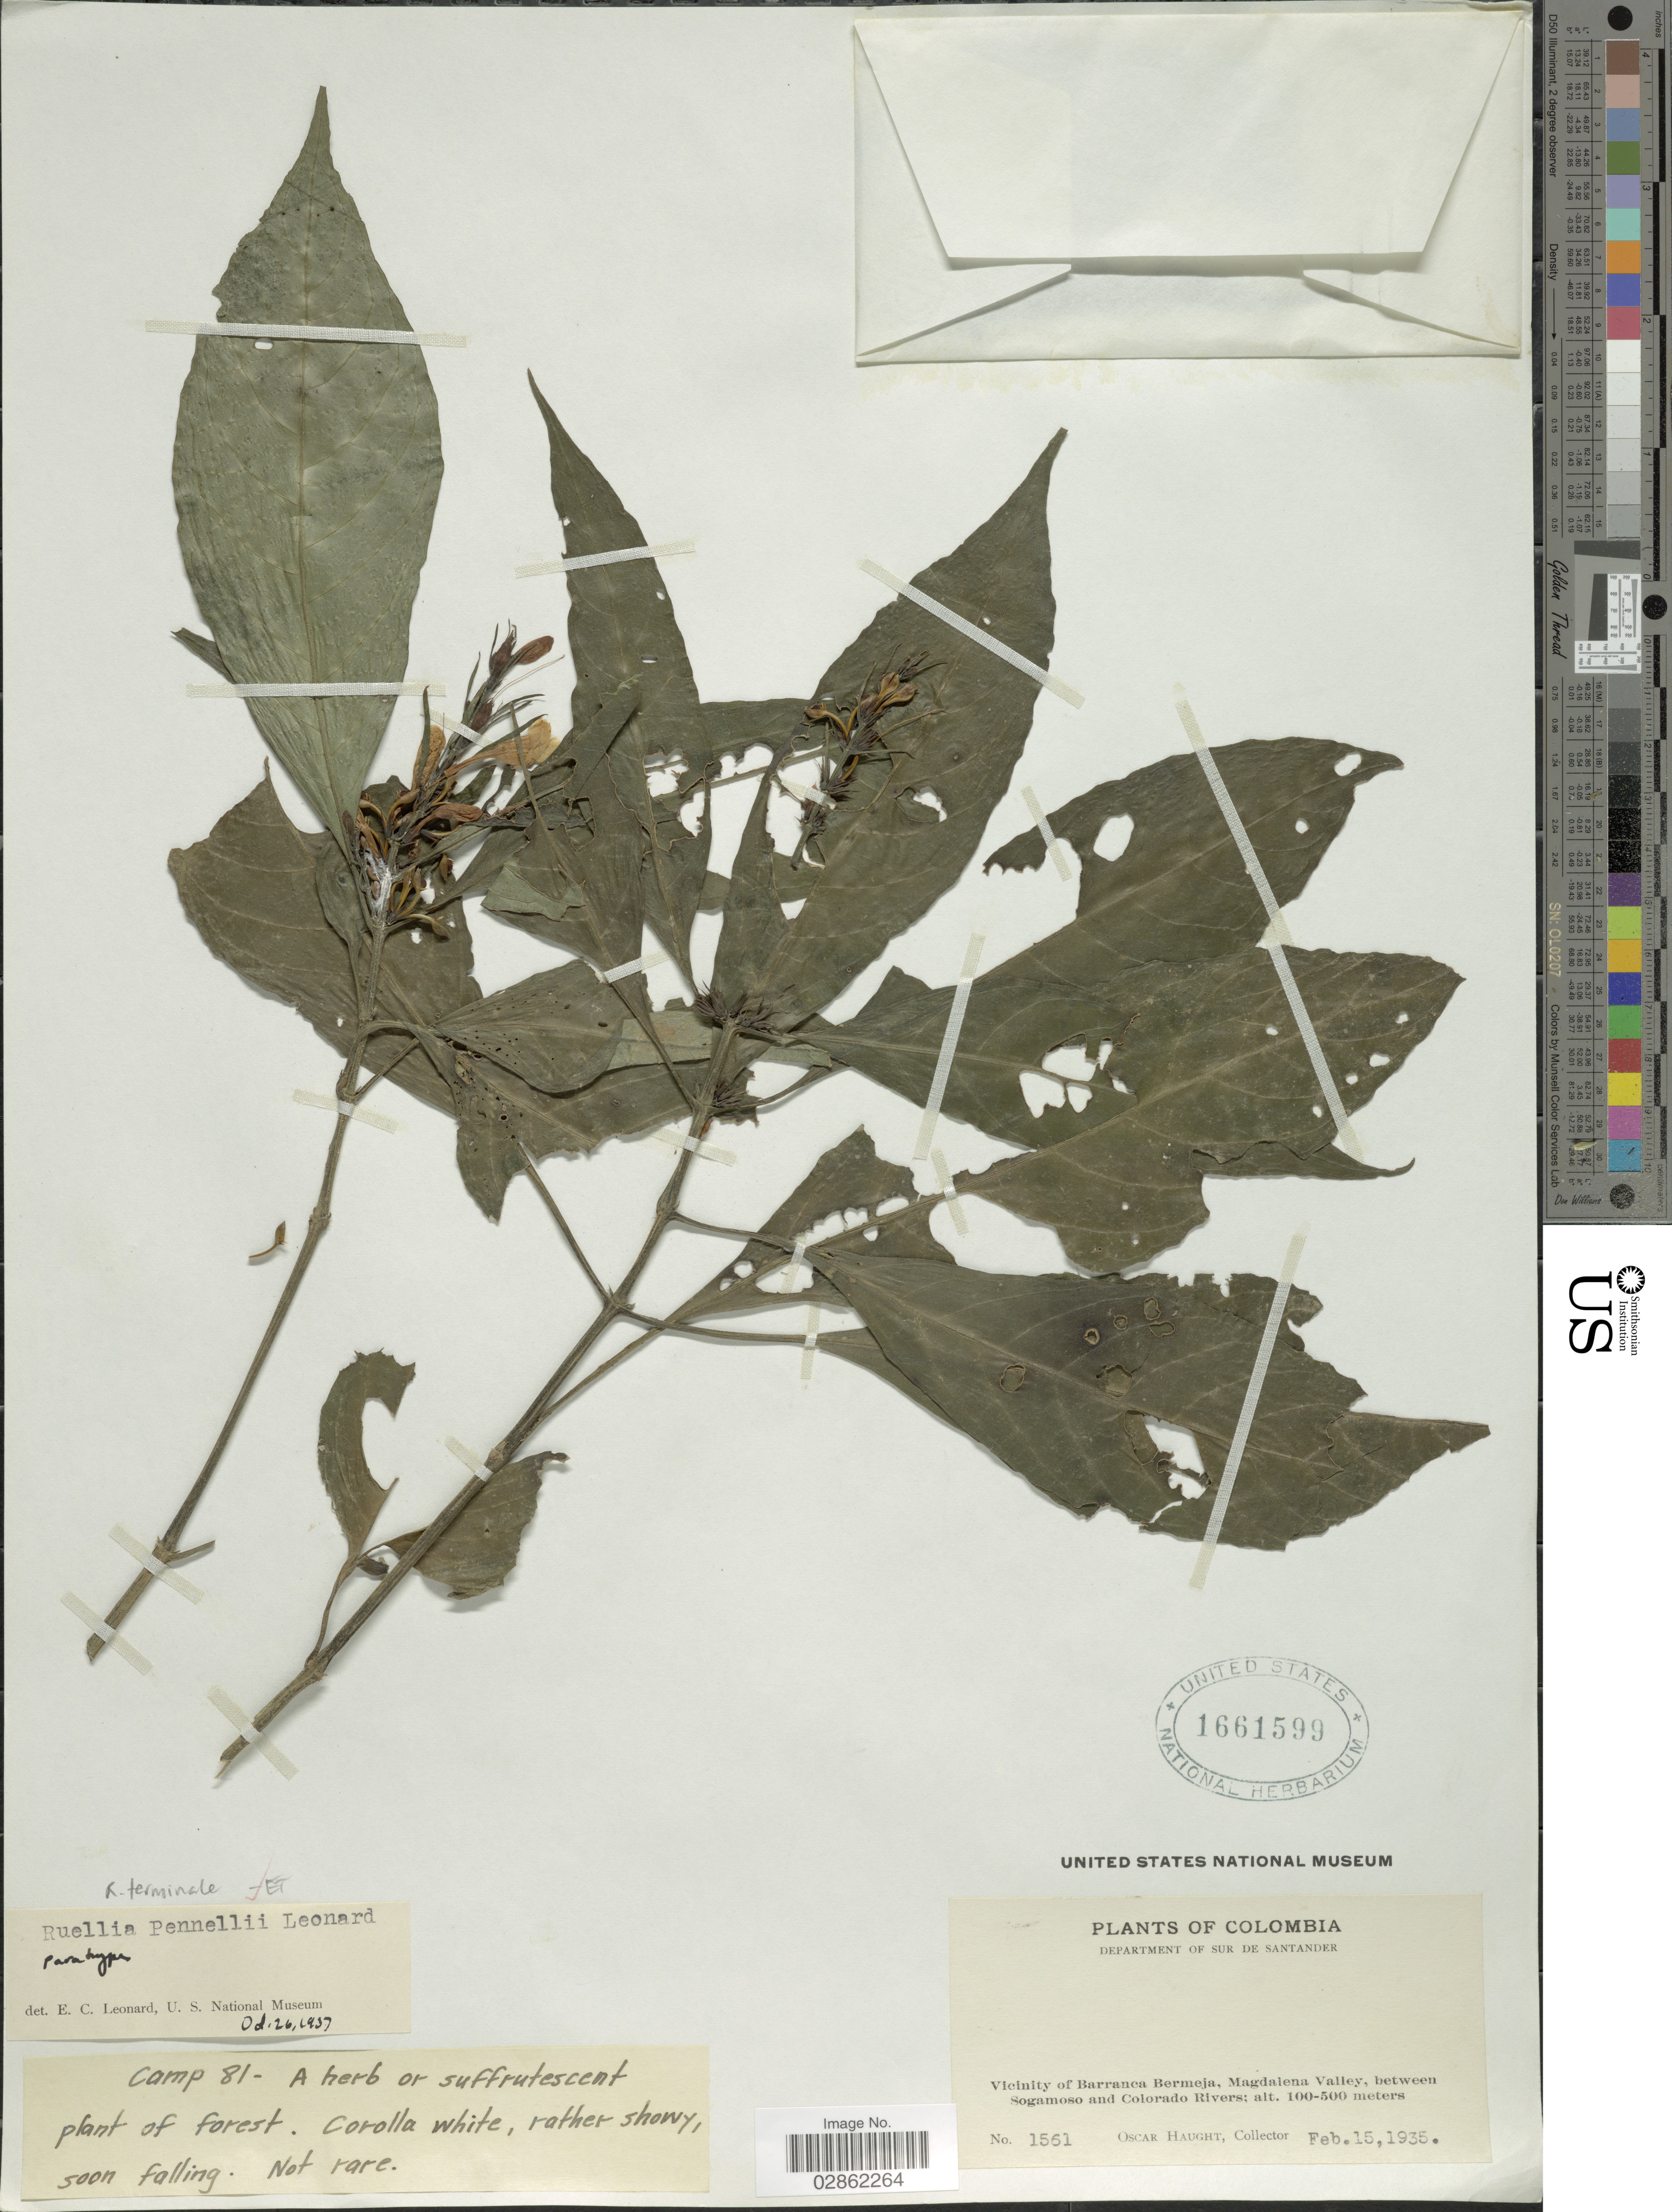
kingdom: Plantae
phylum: Tracheophyta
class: Magnoliopsida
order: Lamiales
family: Acanthaceae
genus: Ruellia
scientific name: Ruellia terminalis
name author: (Nees) Wassh.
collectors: O. Haught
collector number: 1561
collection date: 1935-02-15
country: Colombia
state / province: Santander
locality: Vicinity of Barranca Bermeja, Magdalena Valley, between Sogamoso and Colorado Rivers, Camp 81.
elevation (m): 100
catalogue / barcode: US 1661599